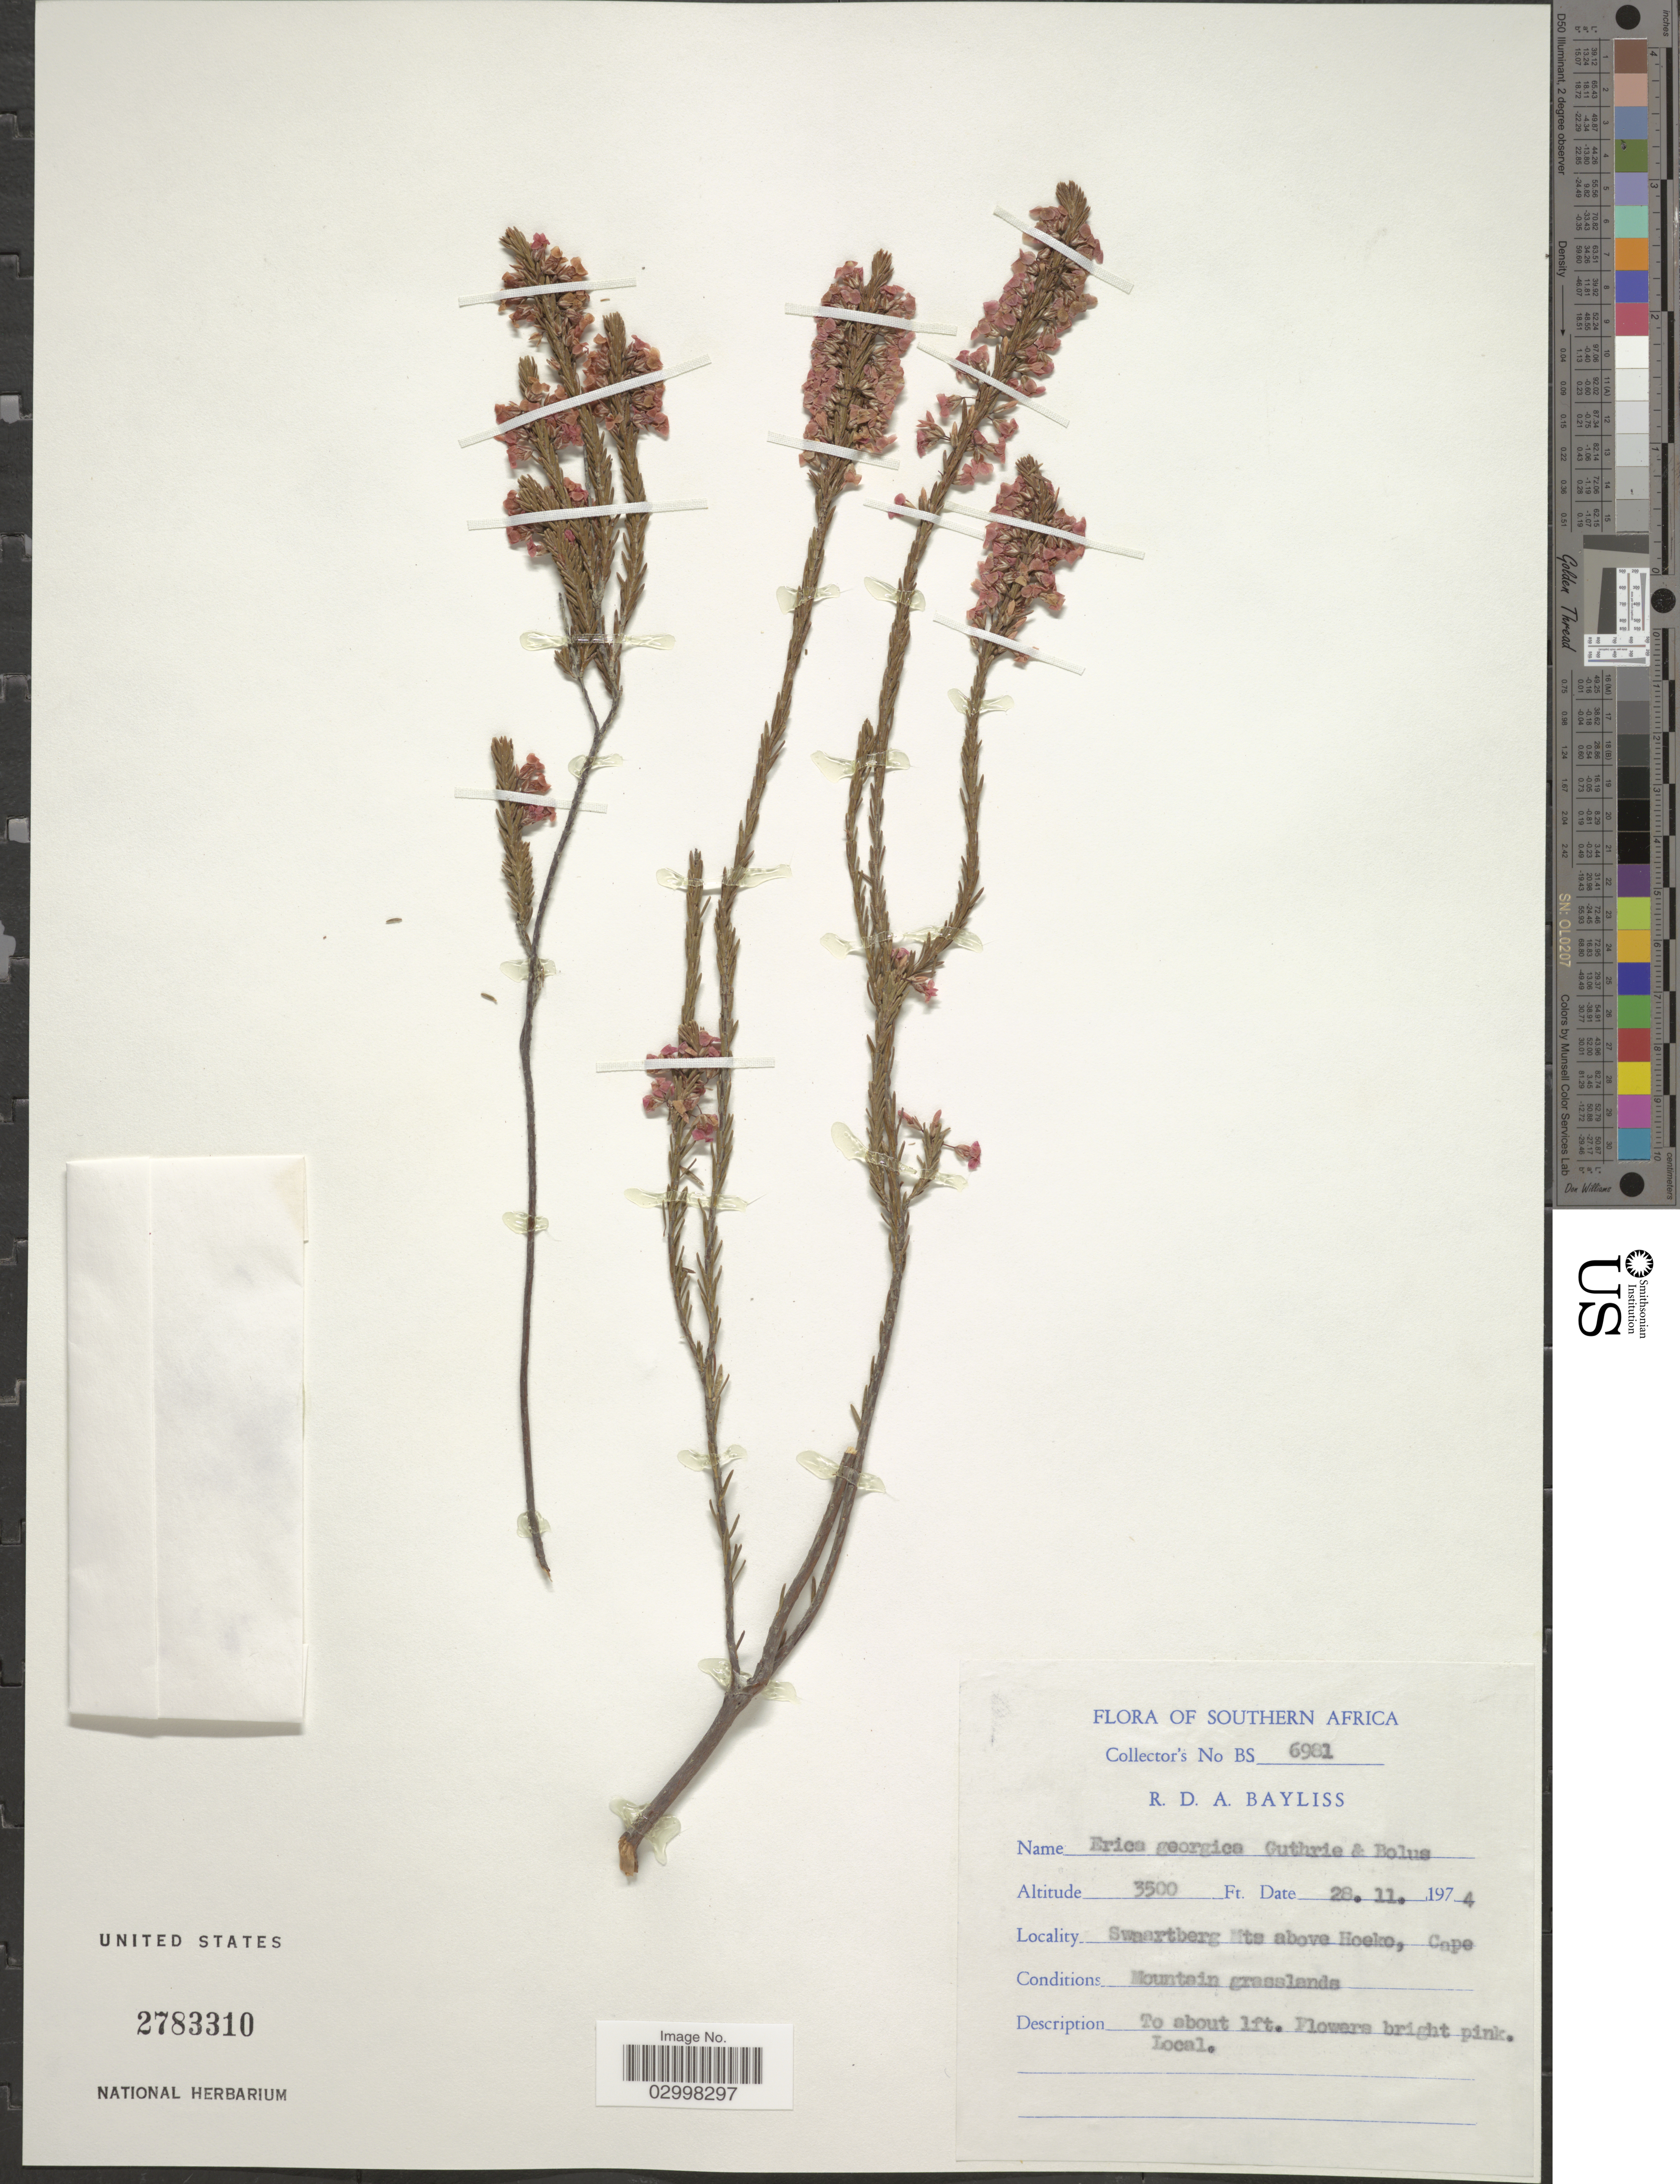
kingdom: Plantae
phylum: Tracheophyta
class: Magnoliopsida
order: Ericales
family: Ericaceae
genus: Erica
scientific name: Erica georgica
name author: Guthrie & Bolus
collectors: R. Bayliss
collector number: BS 6981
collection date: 1974-11-28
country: South Africa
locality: Southern Africa. Swaartberg Mts above Hoeko, Cape. Mountain grasslands.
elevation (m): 1067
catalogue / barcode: US 2783310